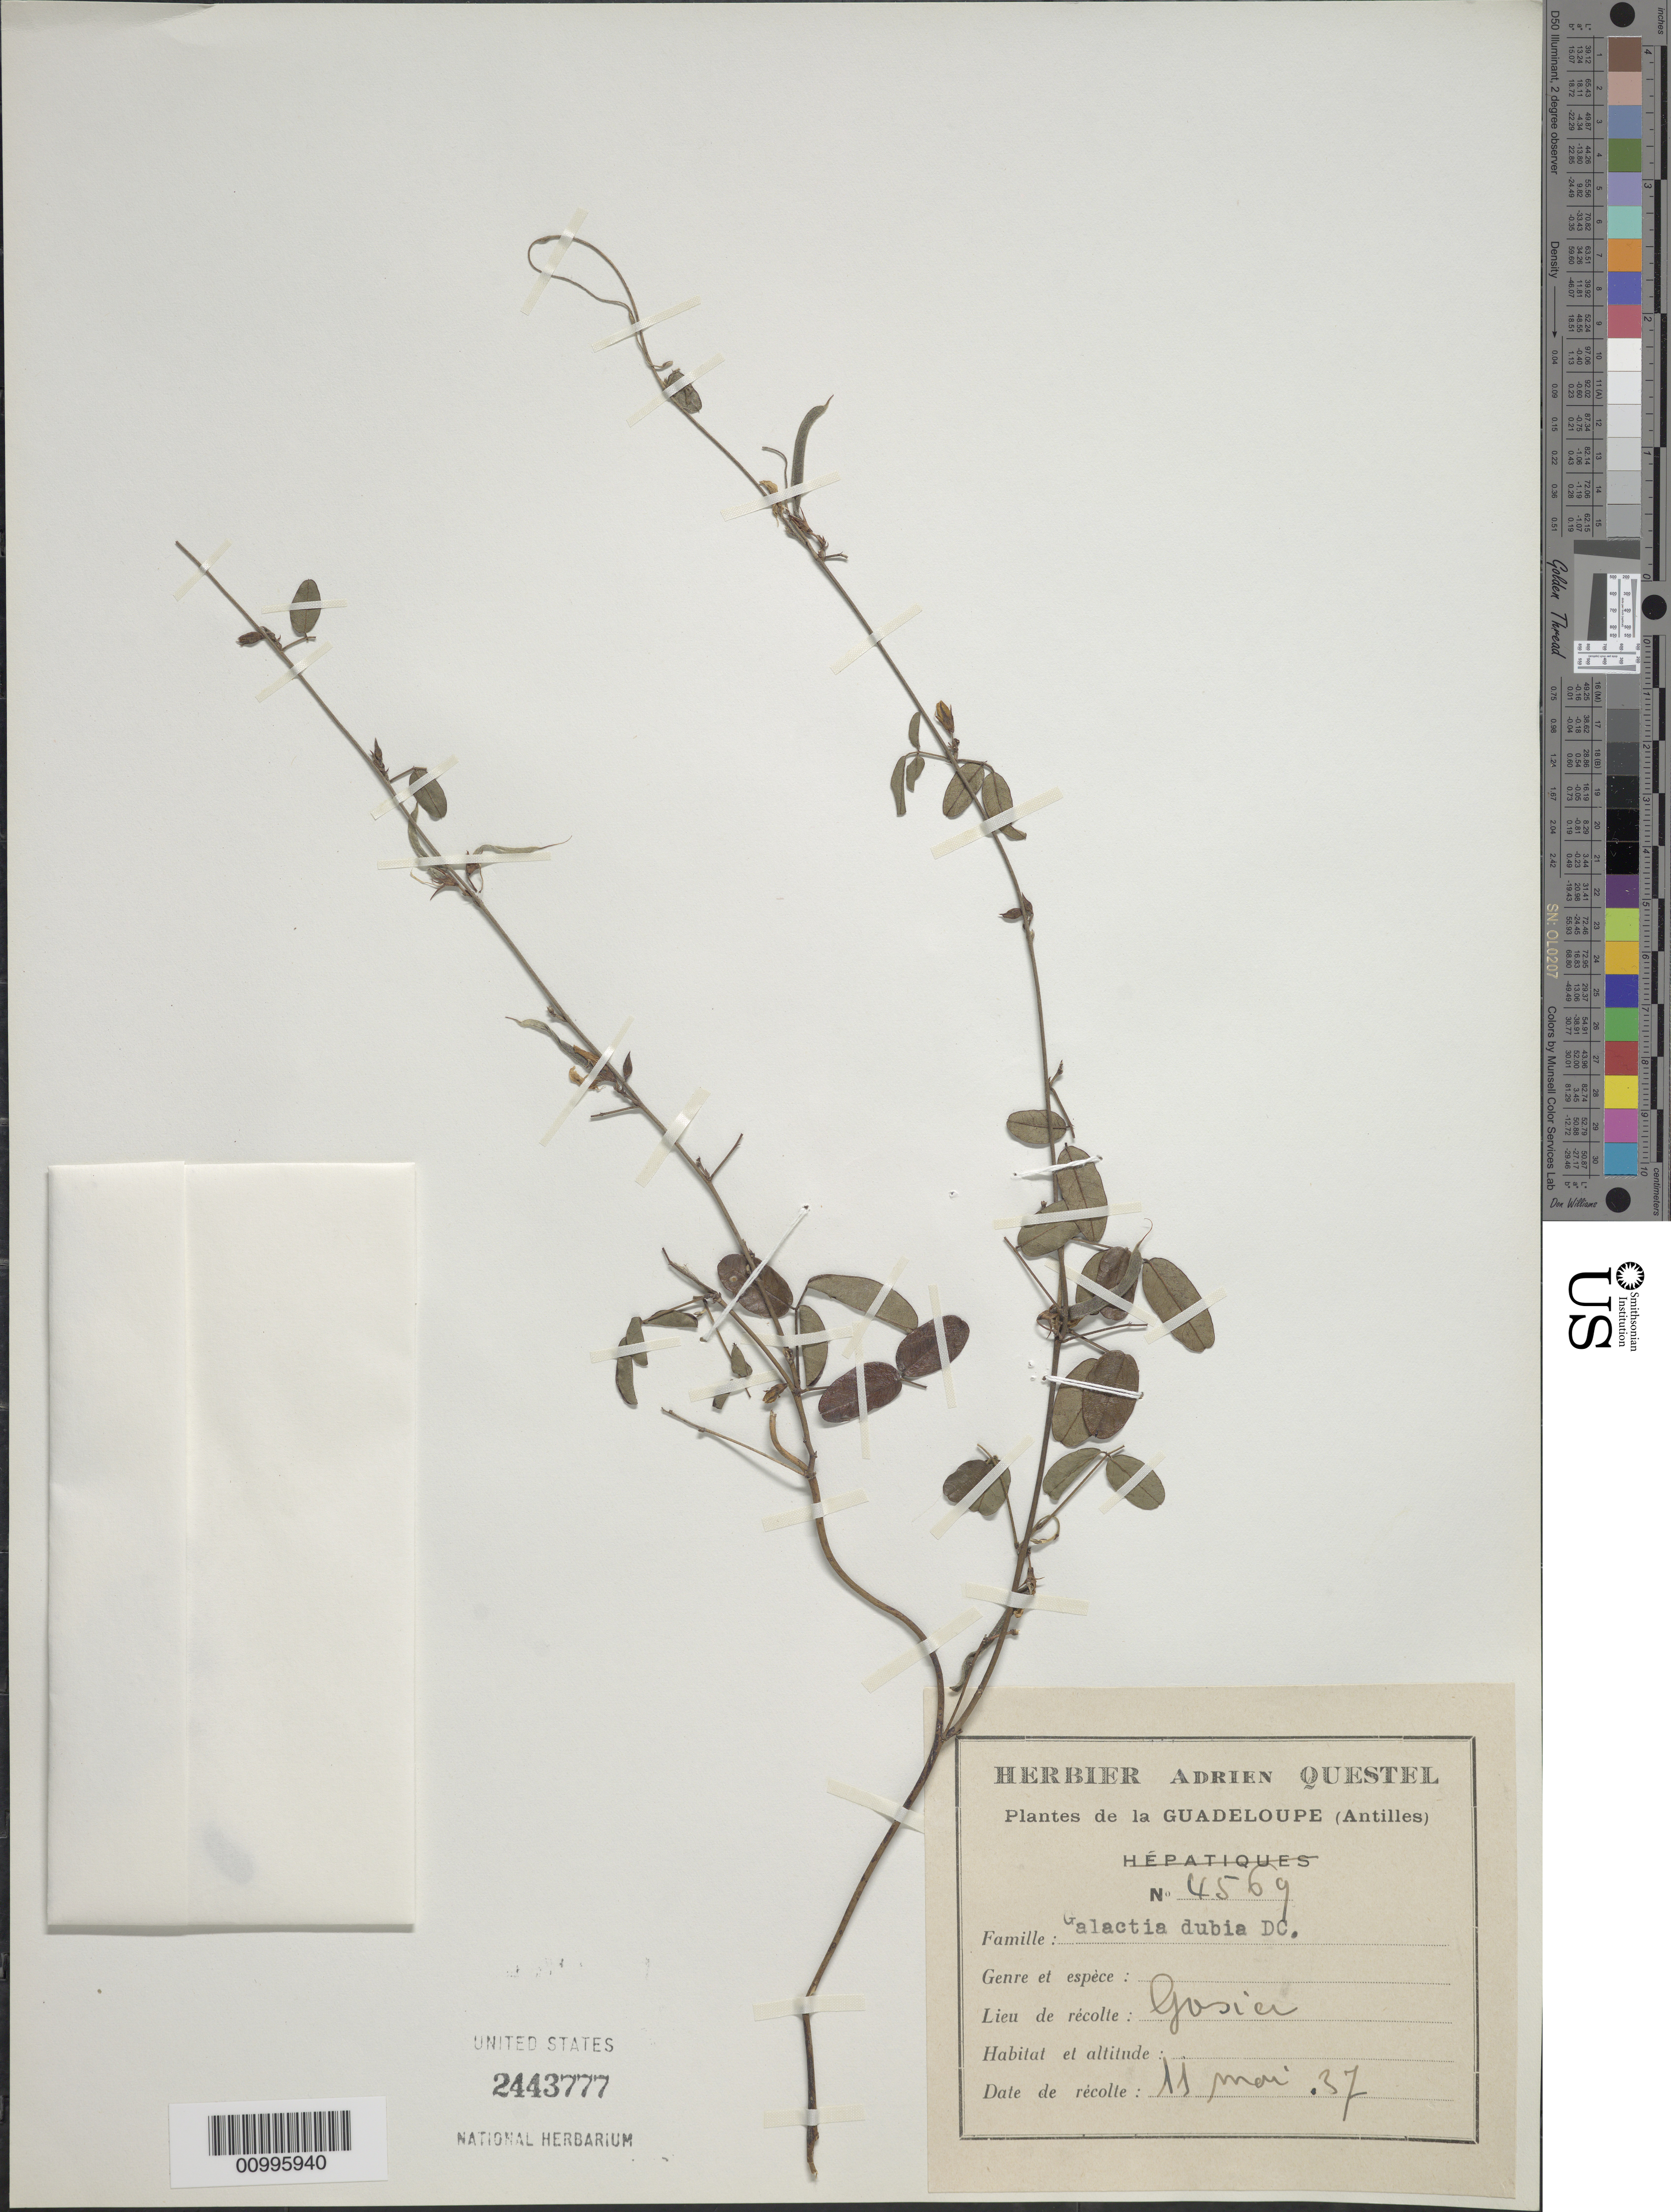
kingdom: Plantae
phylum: Tracheophyta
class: Magnoliopsida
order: Fabales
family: Fabaceae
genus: Galactia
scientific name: Galactia dubia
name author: DC.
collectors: A. Questel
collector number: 4569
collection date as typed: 11 Mar 1937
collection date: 1937-03-11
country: Guadeloupe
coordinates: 0 N, 0 E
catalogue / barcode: US 2443777